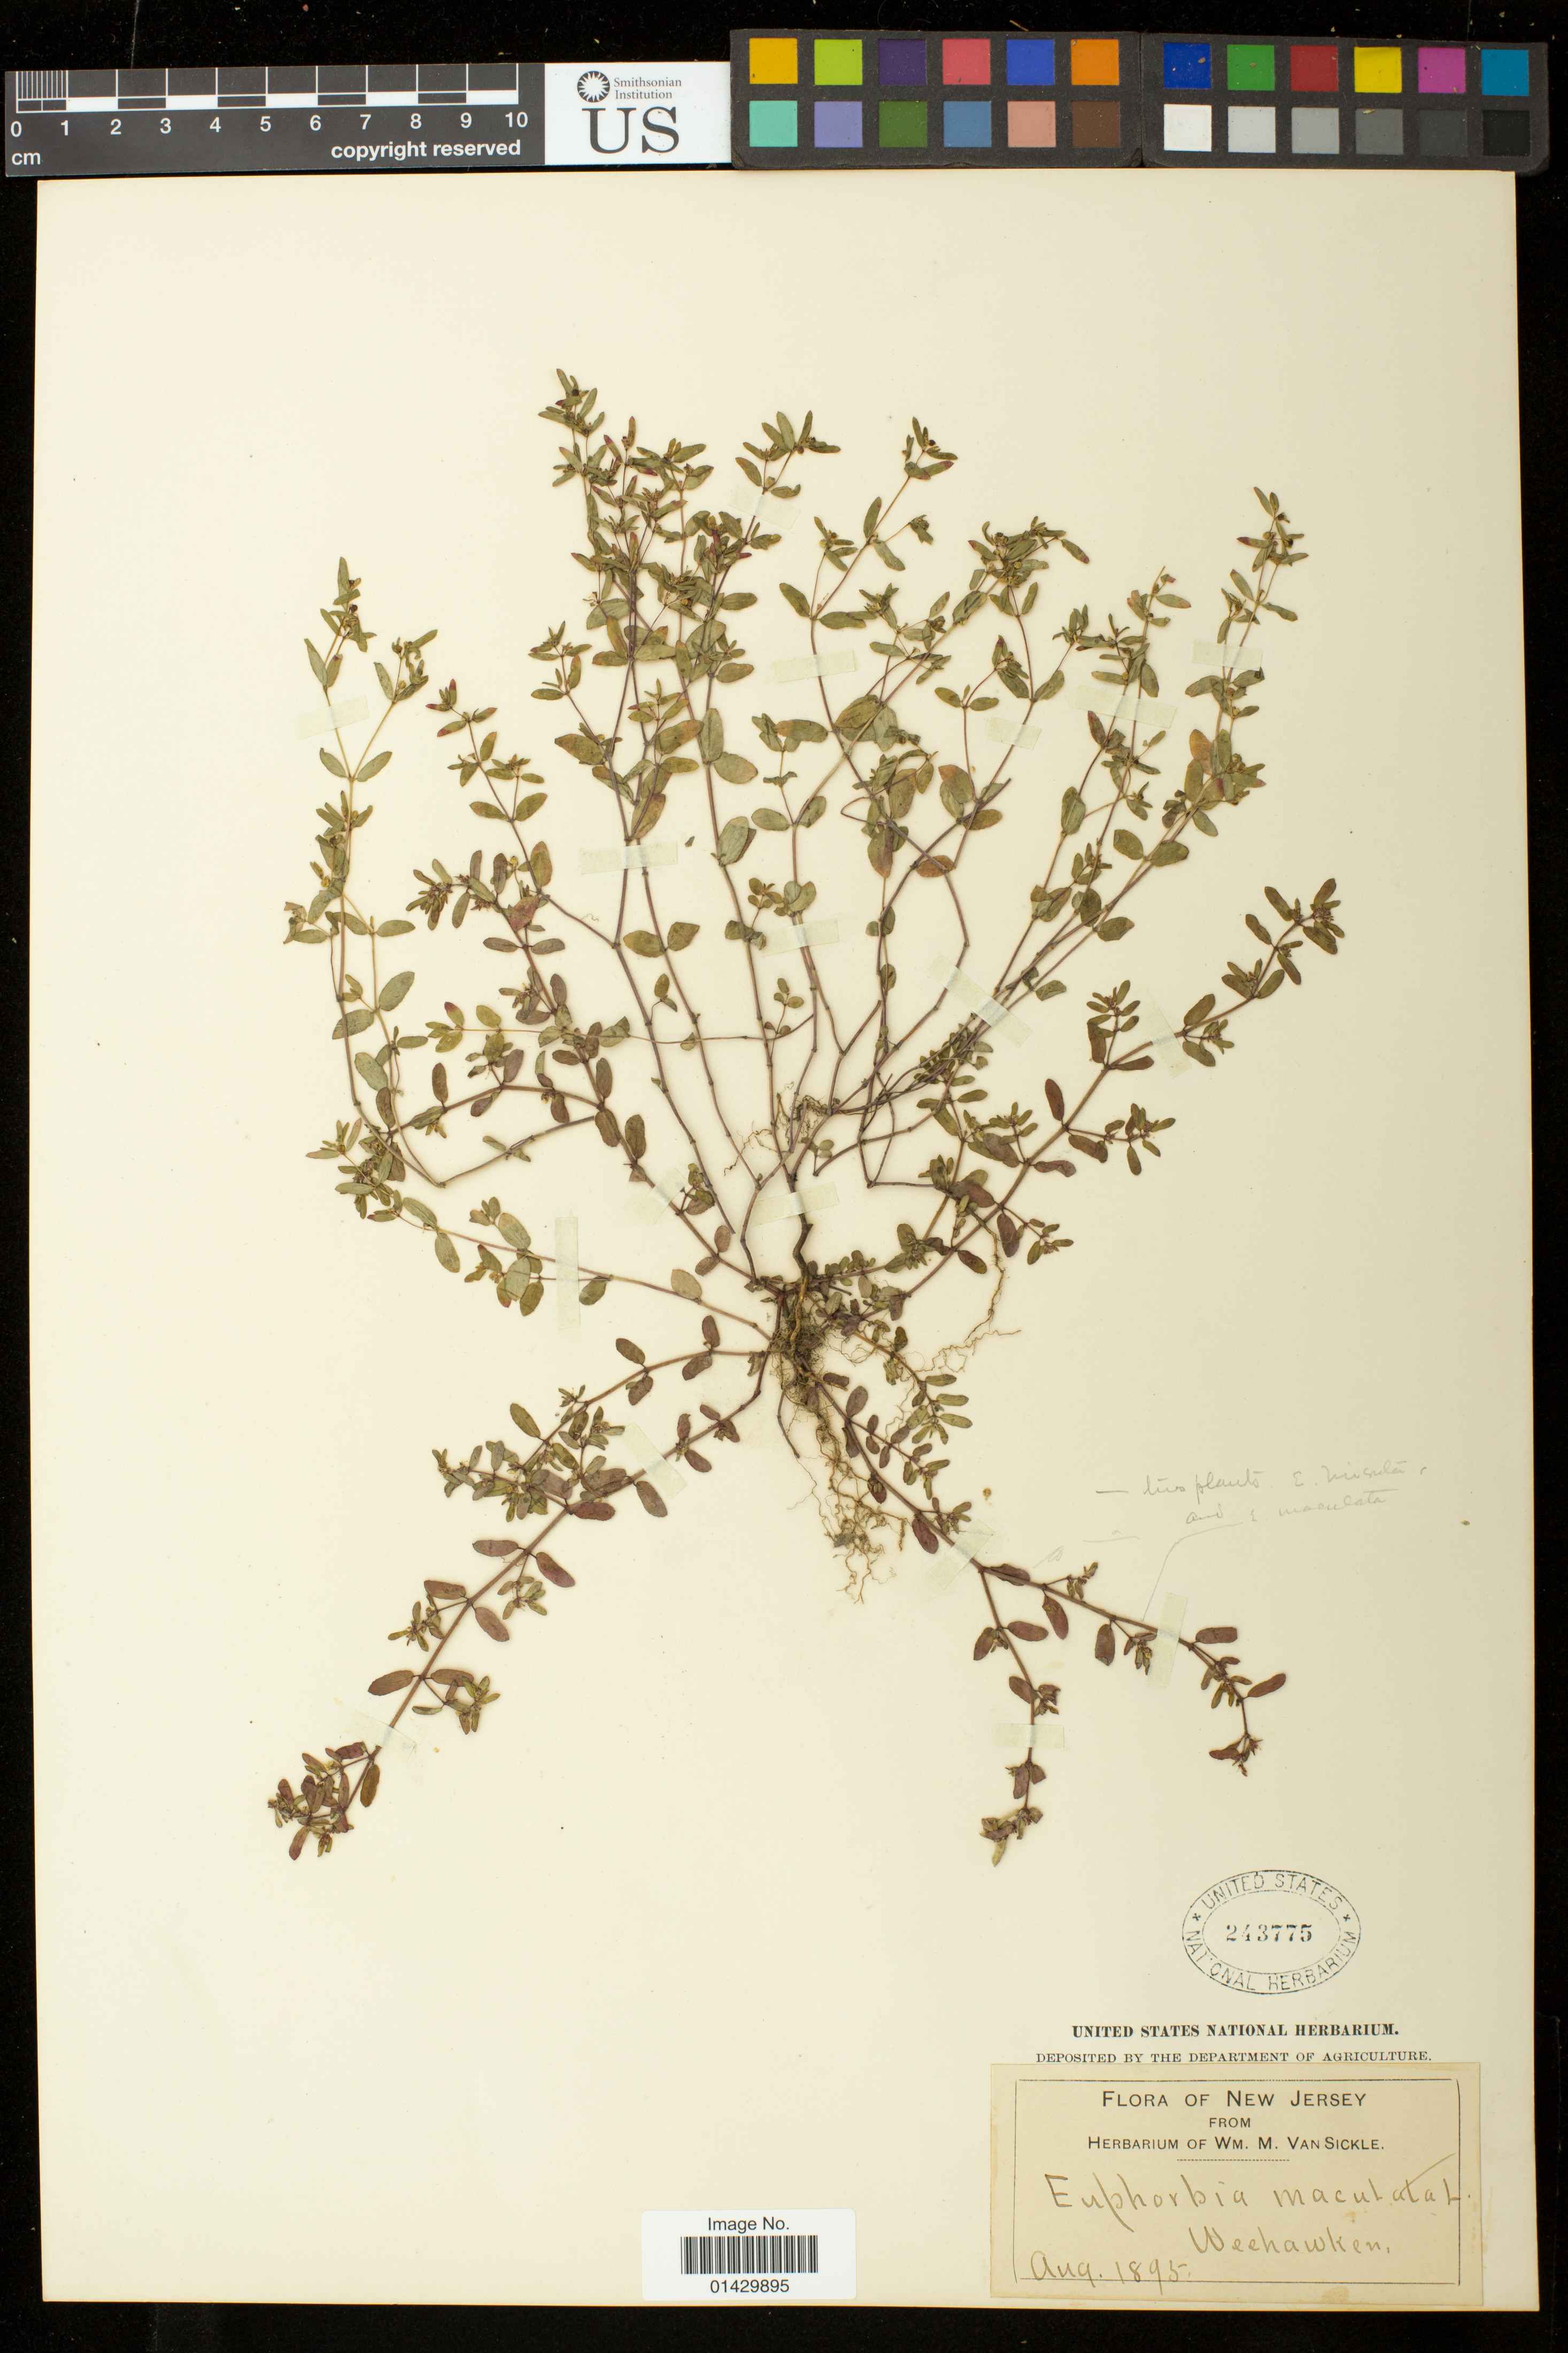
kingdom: Plantae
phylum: Tracheophyta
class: Magnoliopsida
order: Malpighiales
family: Euphorbiaceae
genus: Euphorbia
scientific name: Euphorbia maculata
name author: L.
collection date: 1895-08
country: United States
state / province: New Jersey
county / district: Hudson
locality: Weehawken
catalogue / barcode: US 243775